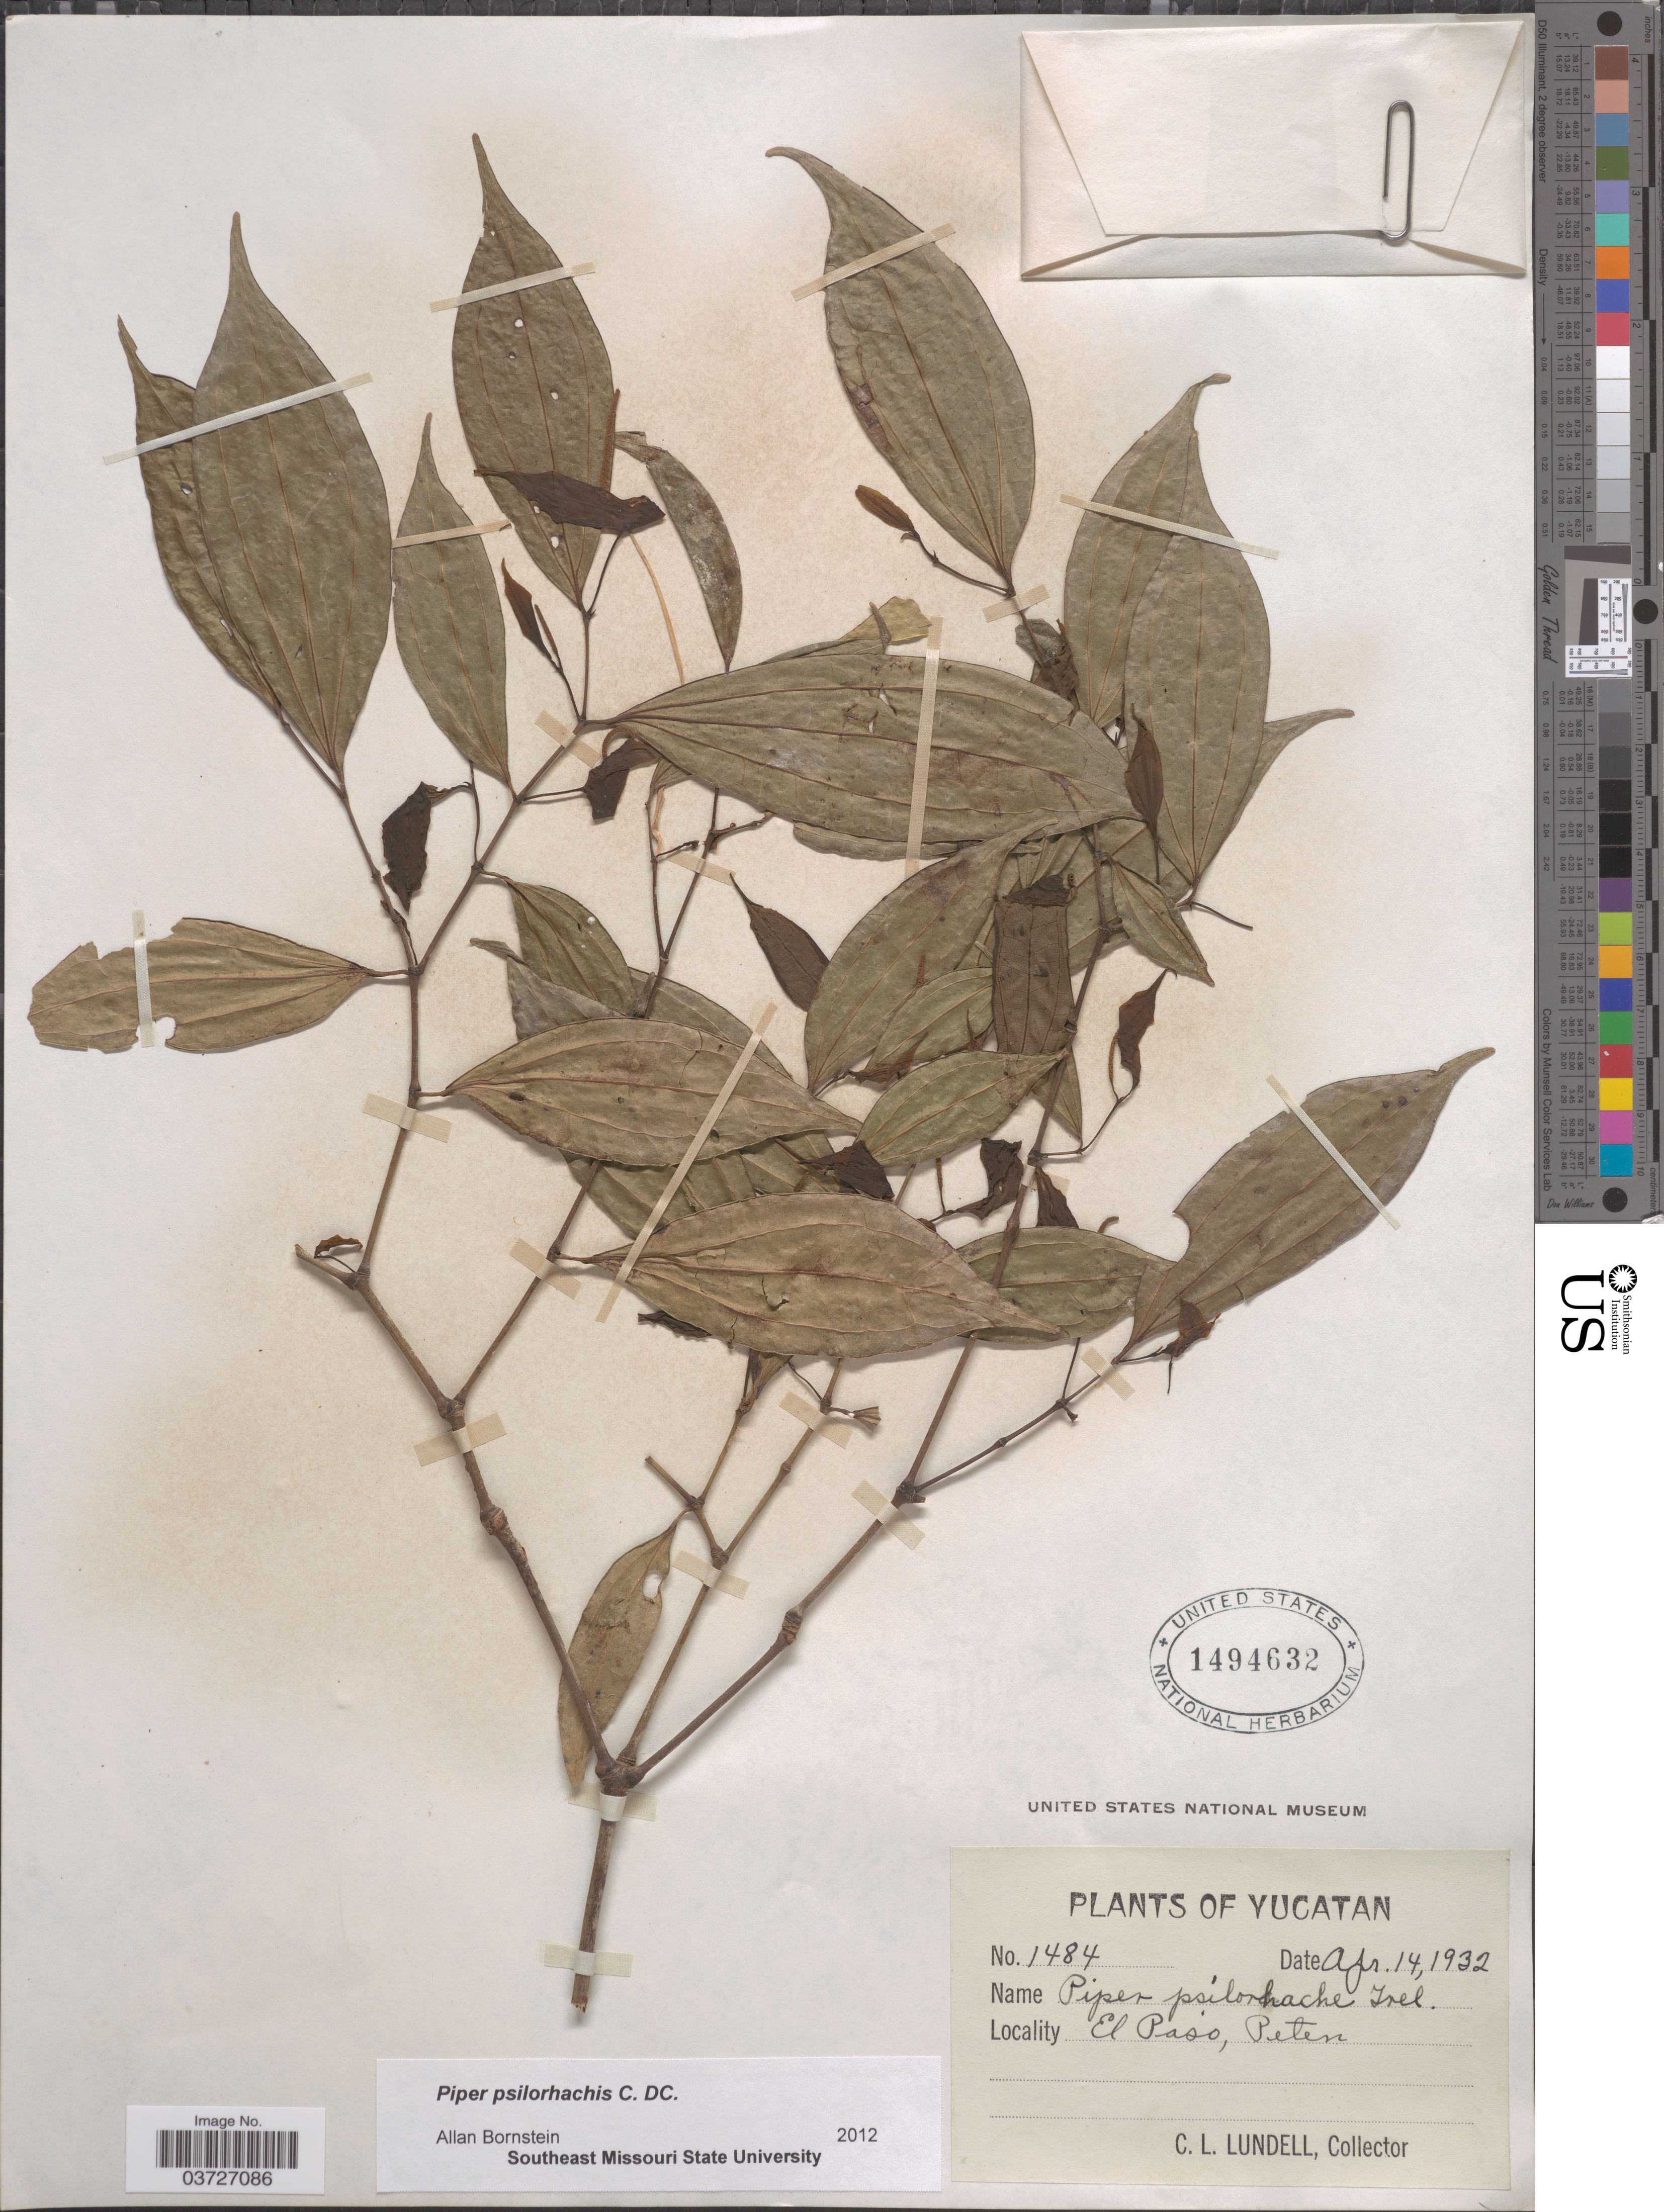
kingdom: Plantae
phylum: Tracheophyta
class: Magnoliopsida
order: Piperales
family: Piperaceae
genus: Piper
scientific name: Piper psilorhachis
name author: C. DC.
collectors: C. L. Lundell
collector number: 1484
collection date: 1932-04-14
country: Mexico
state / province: Yucatán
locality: El Paso, Peten.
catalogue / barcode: US 1494632